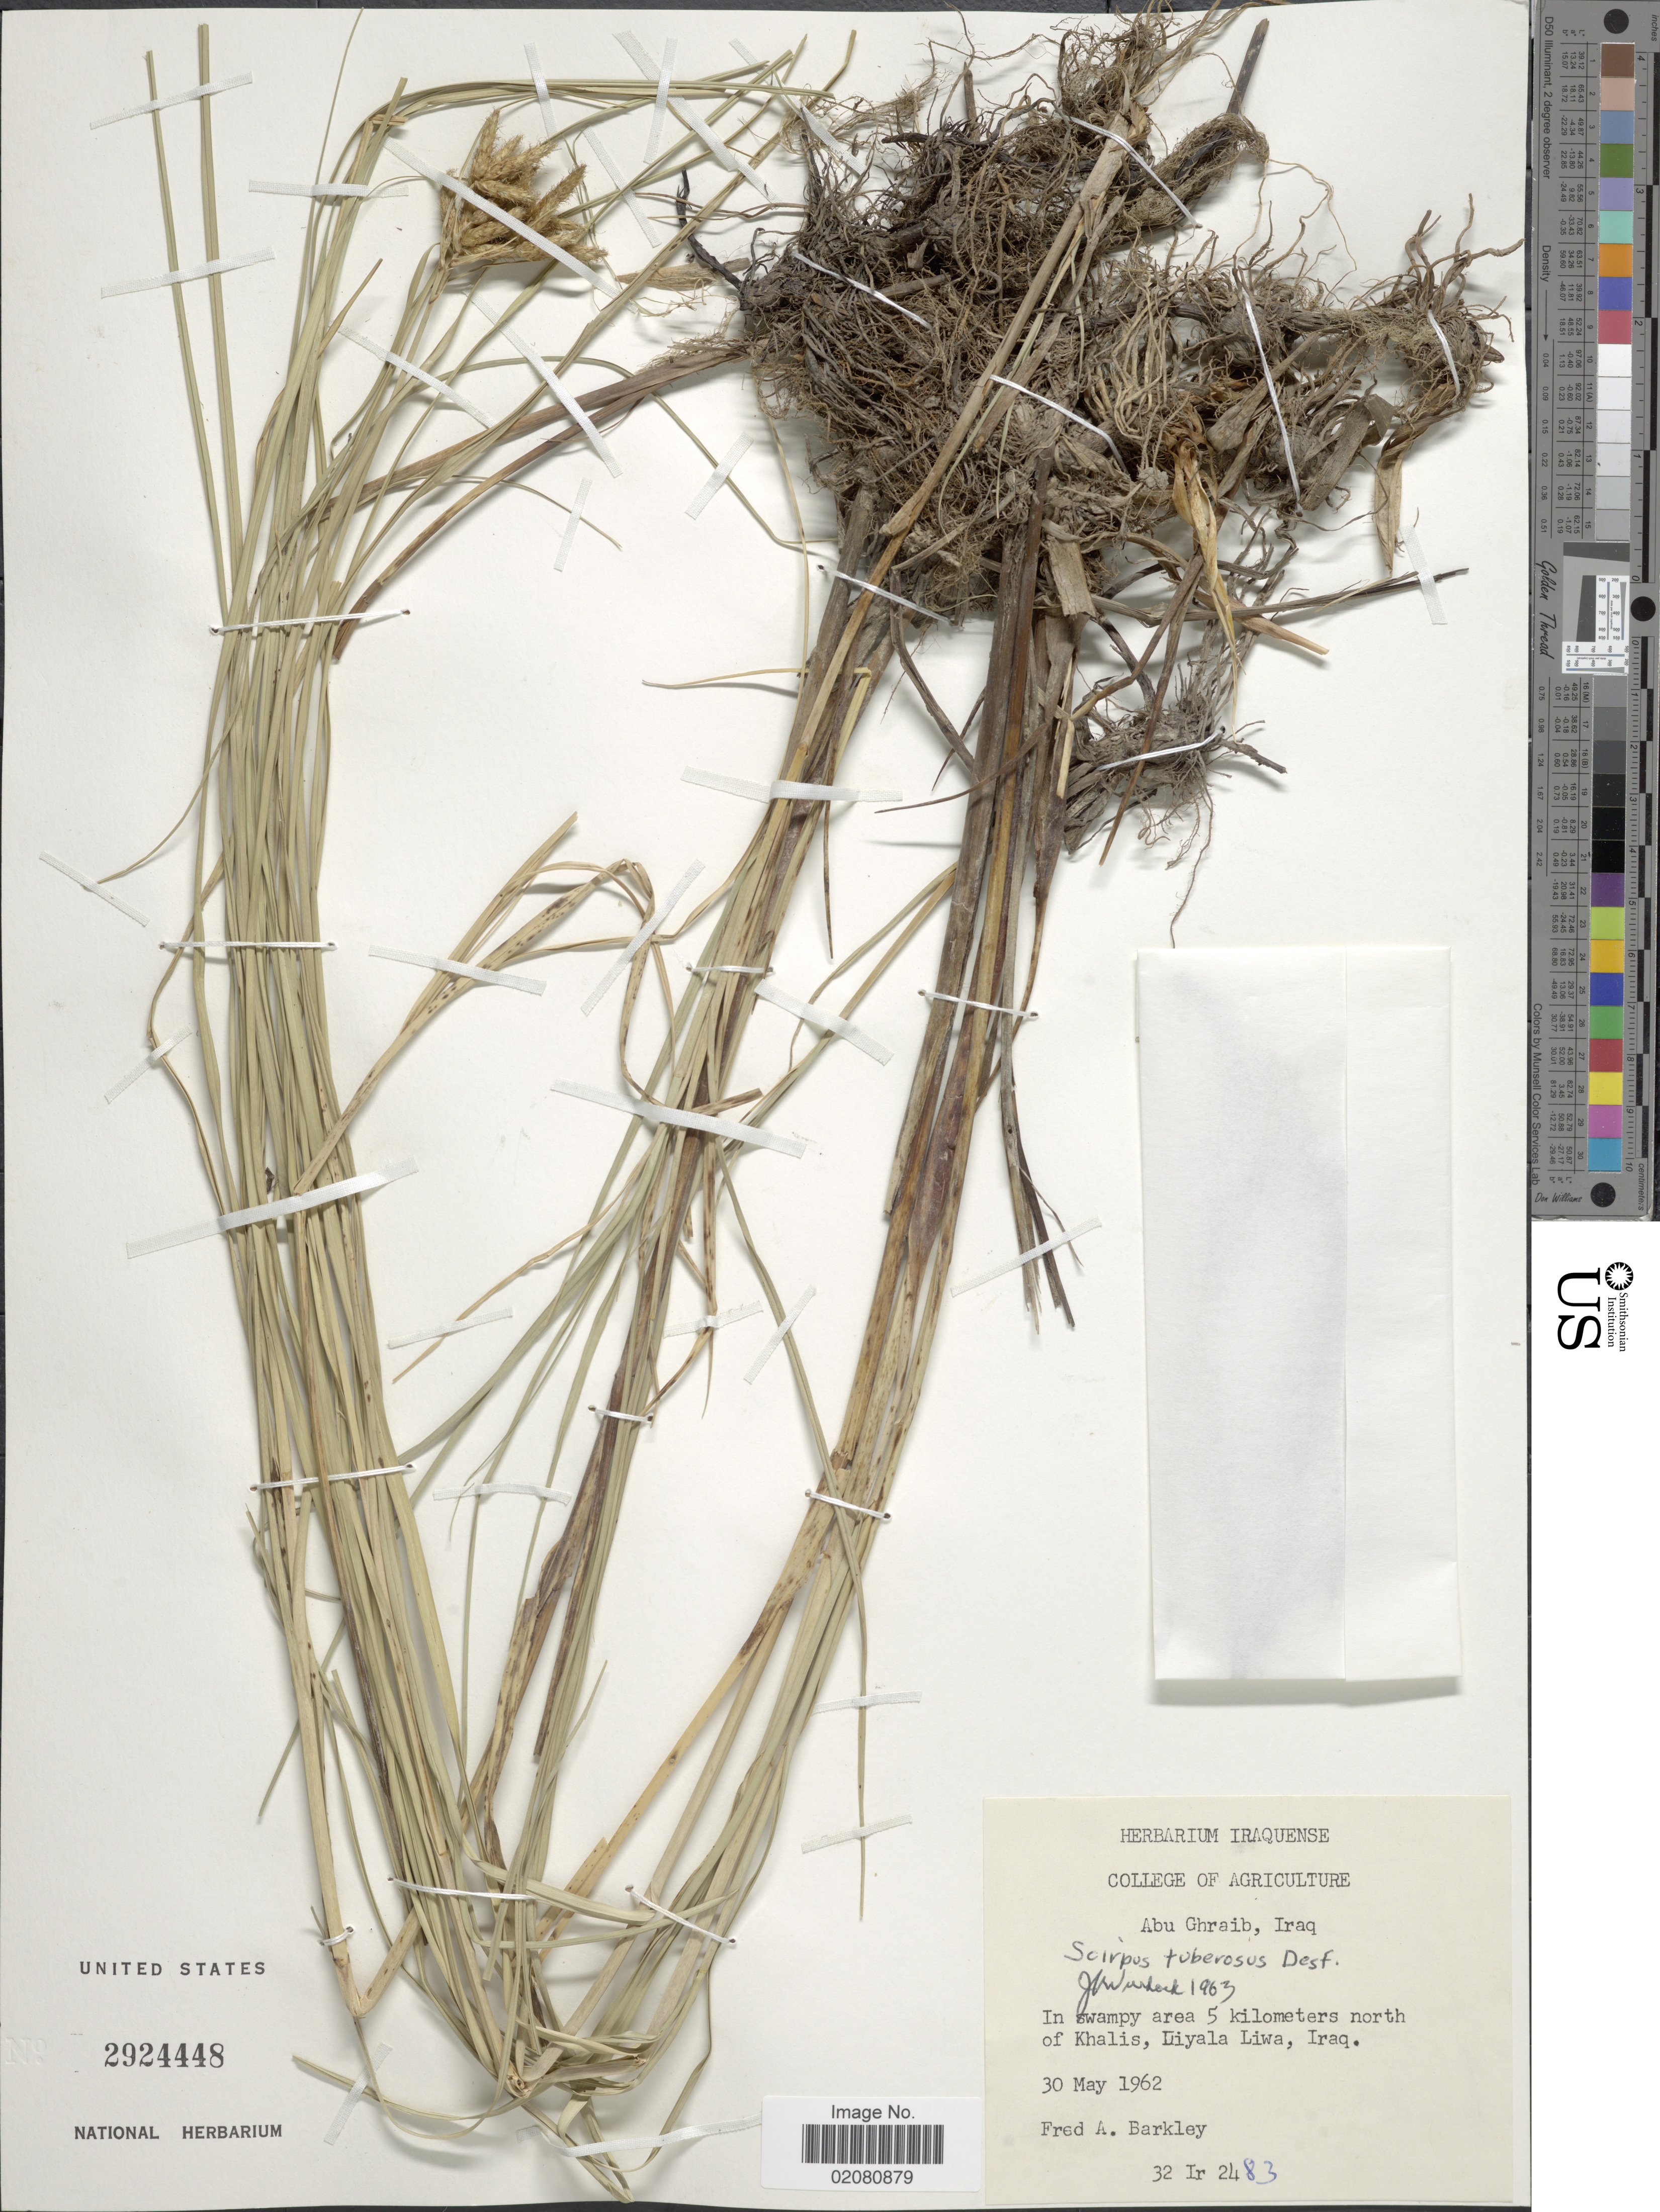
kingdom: Plantae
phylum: Tracheophyta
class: Liliopsida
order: Poales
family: Cyperaceae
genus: Bolboschoenus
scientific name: Bolboschoenus glaucus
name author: (Lam.) S.G. Sm.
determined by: Strong, Mark T., (BOT), Smithsonian Institution - National Museum of Natural History (UNITED STATES)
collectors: F. A. Barkley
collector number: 32Ir2483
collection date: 1962-05-30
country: Iraq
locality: Abu Ghraib. In swampy area 5 kilometers north of Khalis, Diyala Liwa, Iraq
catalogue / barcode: US 2924448